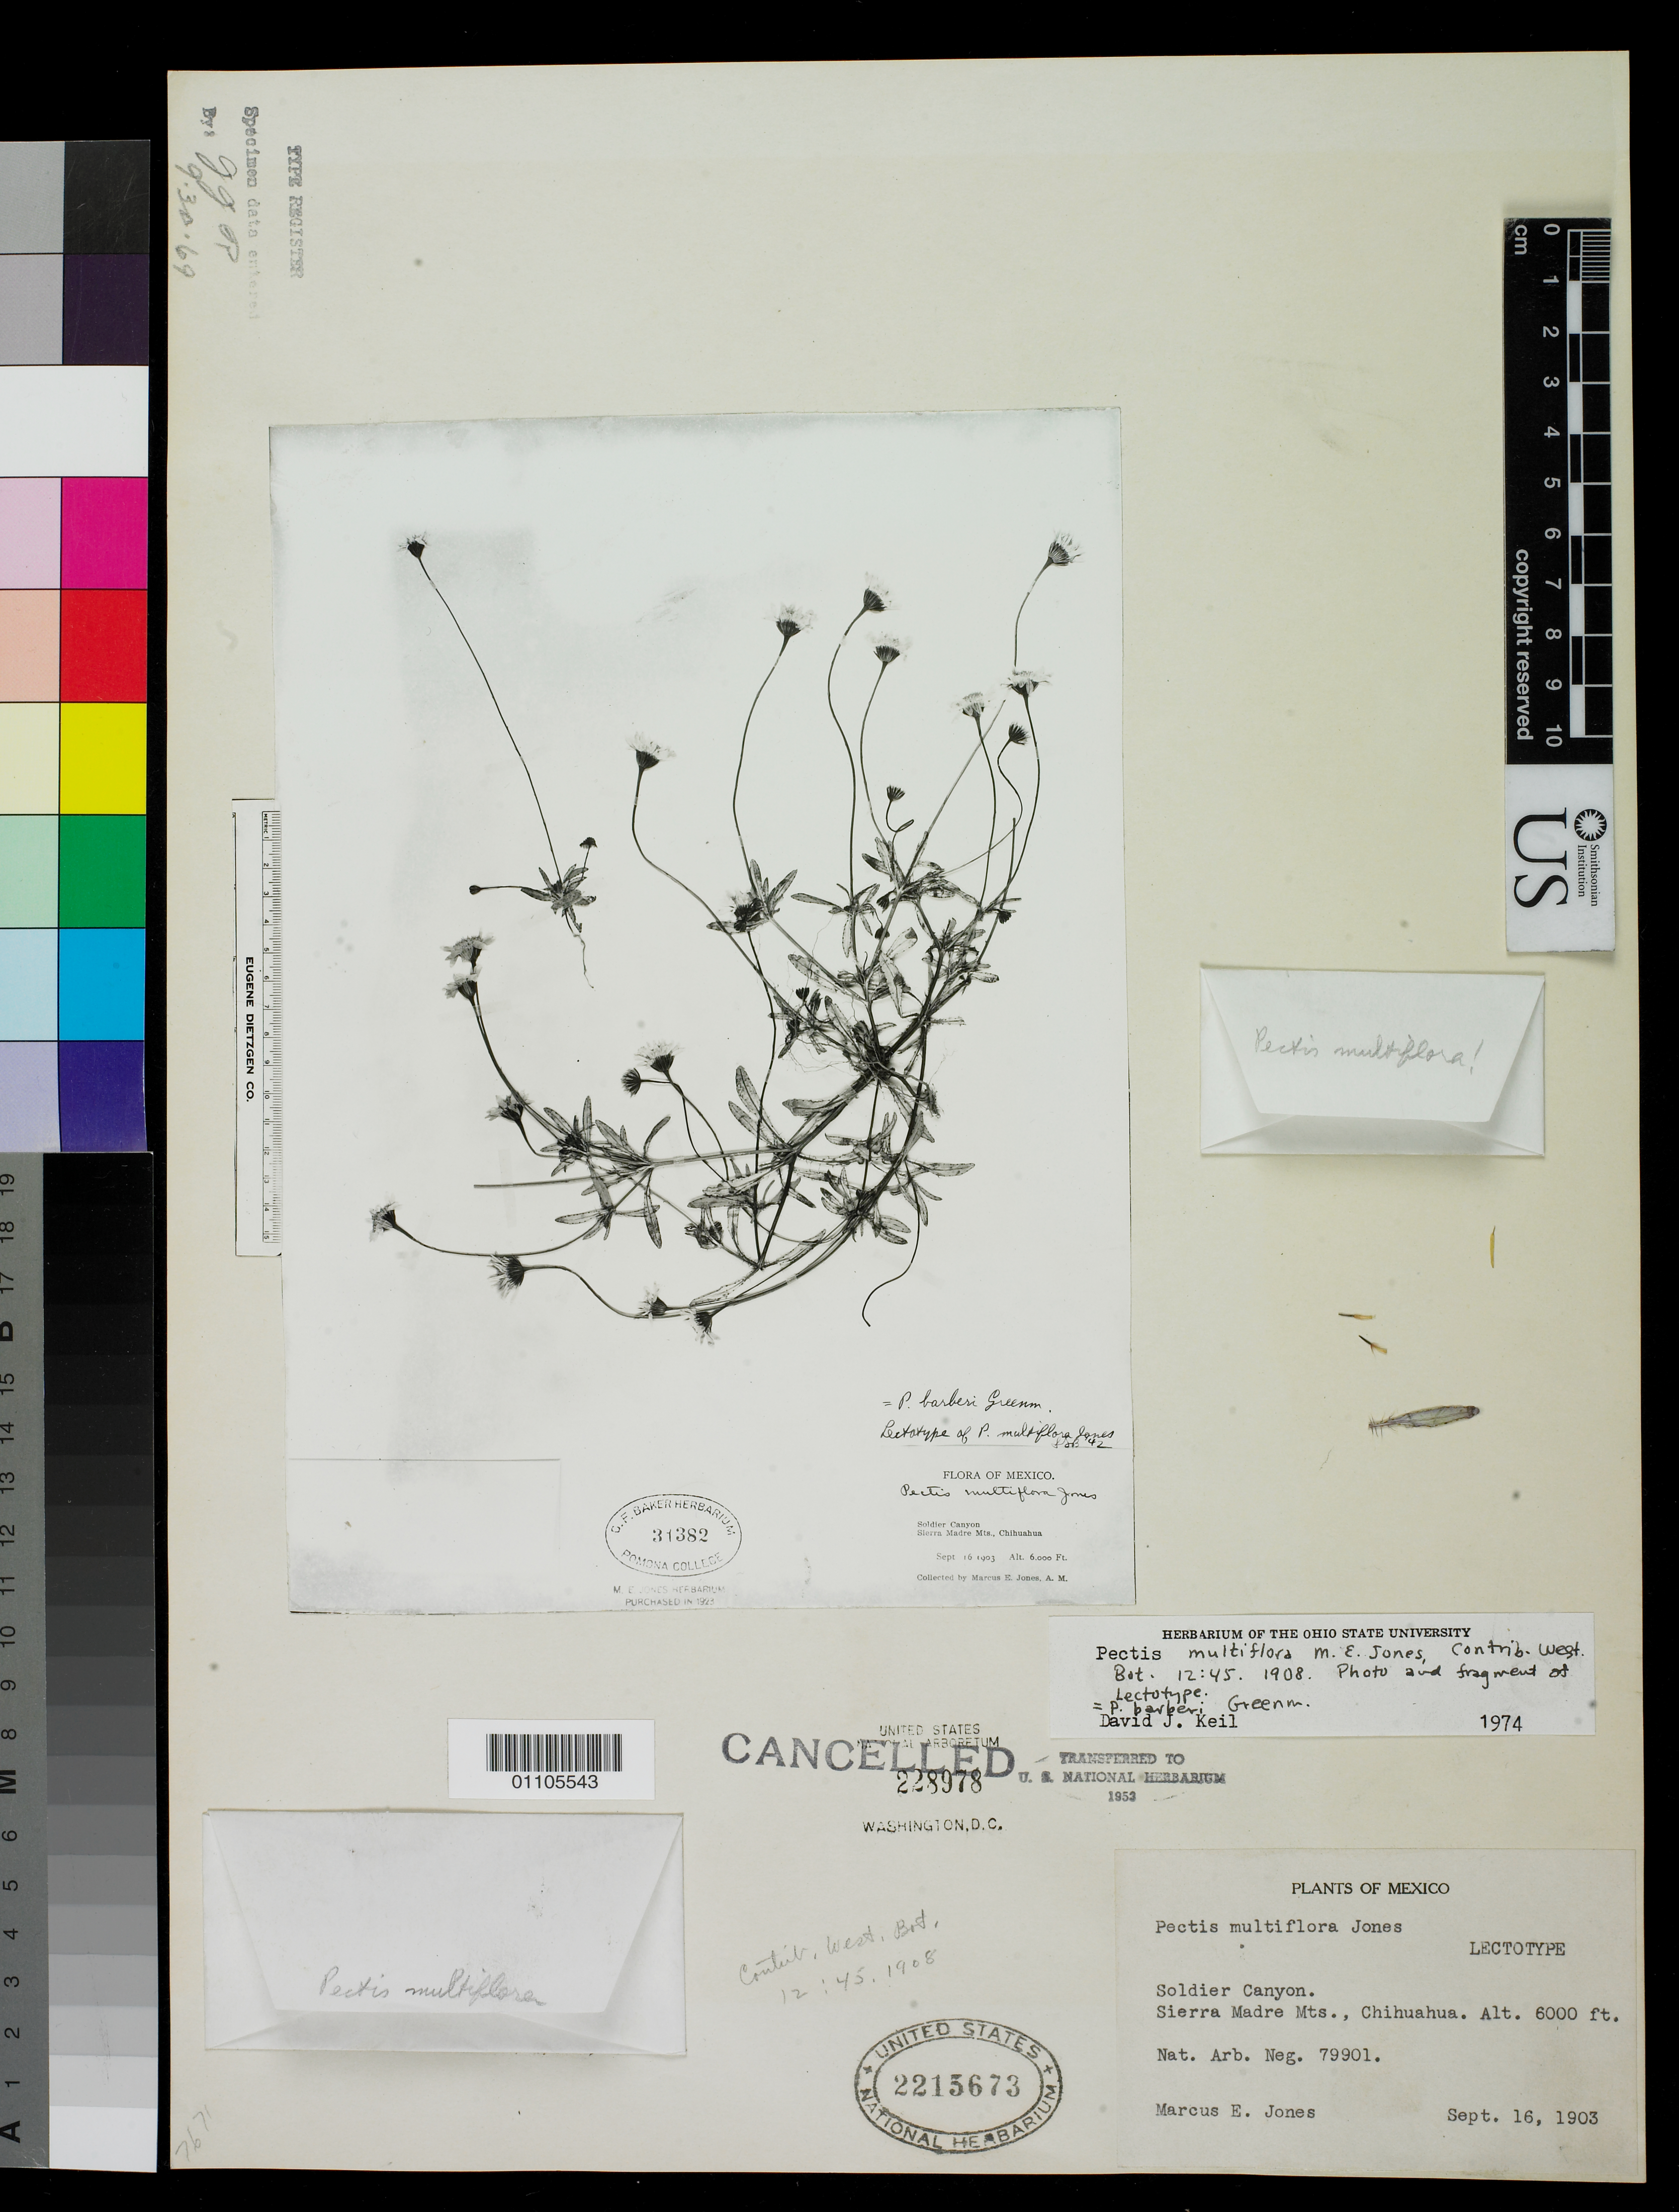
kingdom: Plantae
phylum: Tracheophyta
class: Magnoliopsida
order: Asterales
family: Asteraceae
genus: Pectis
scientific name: Pectis multiflora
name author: M.E. Jones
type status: Isotype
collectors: M. E. Jones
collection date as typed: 16 Sep 1903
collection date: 1903-09-16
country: Mexico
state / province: Chihuahua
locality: Soldier Canyon, Sierra Madre Mountains.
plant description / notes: Photograph and fragmentary material of (lecto) type specimen ex herb. C.F. Baker (Pomona).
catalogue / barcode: US 2215673